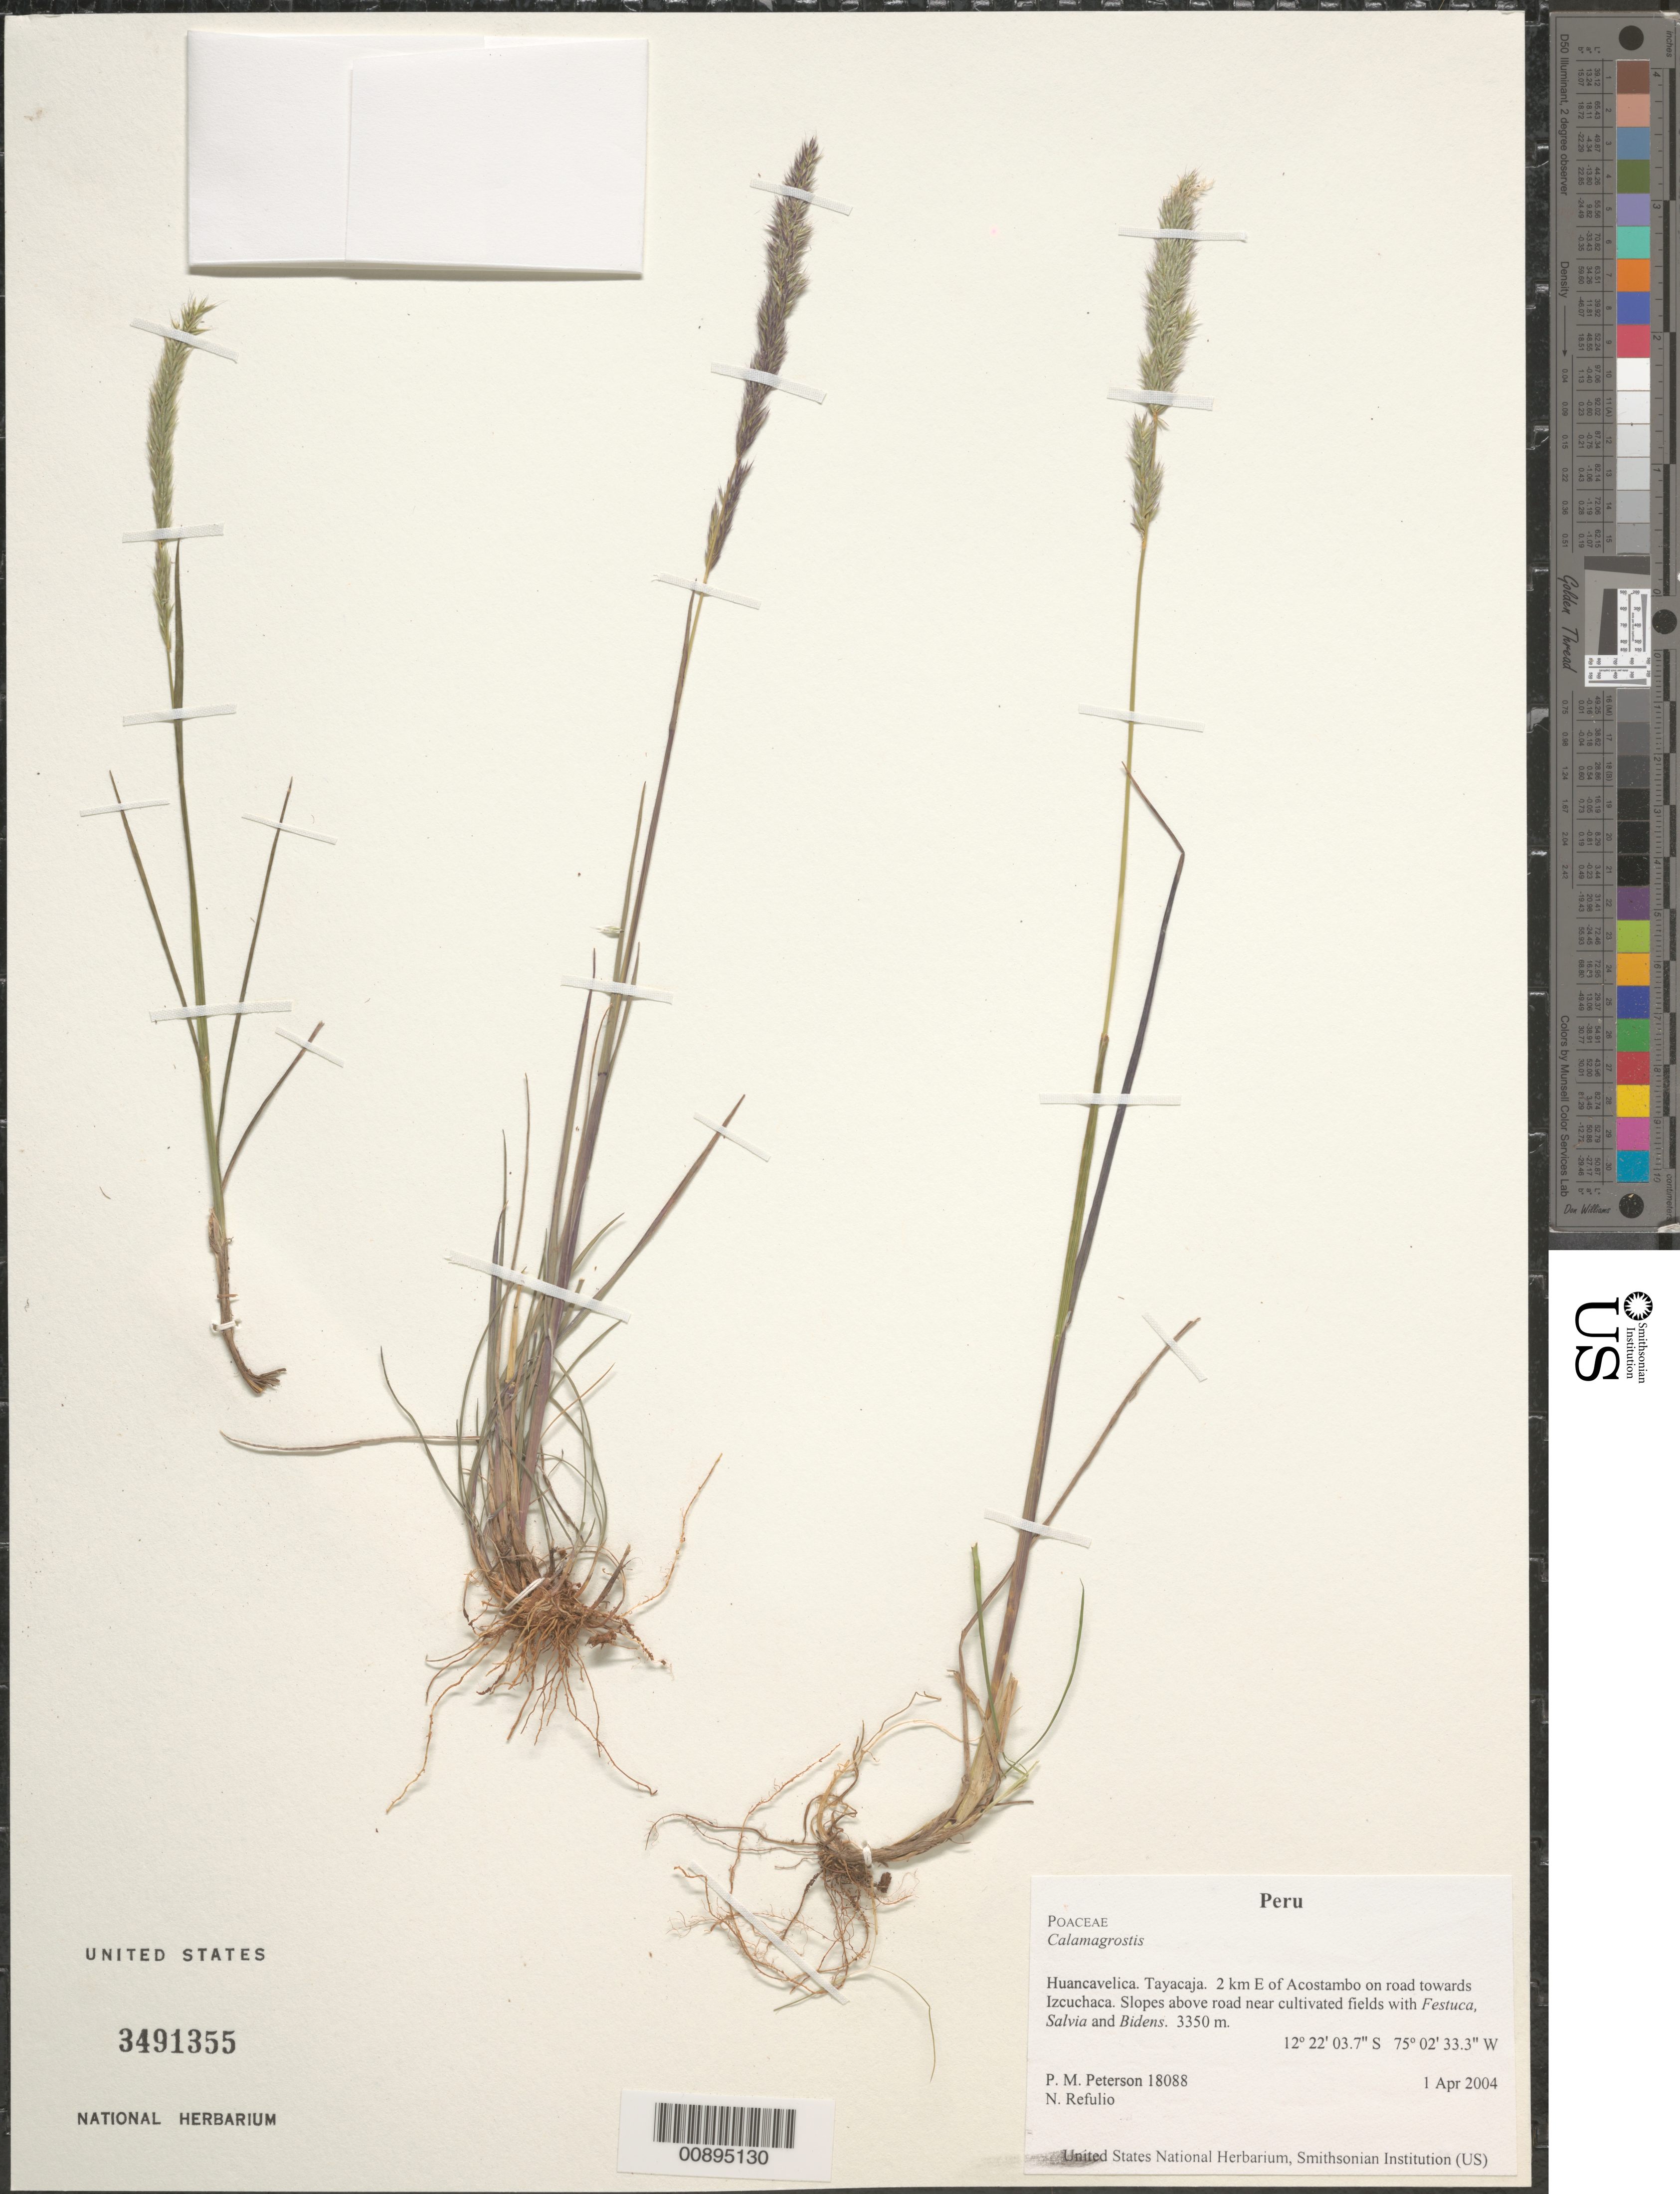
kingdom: Plantae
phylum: Tracheophyta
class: Liliopsida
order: Poales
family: Poaceae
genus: Calamagrostis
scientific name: Calamagrostis sp.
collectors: P. M. Peterson & N. Refulio-Rodríguez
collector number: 18088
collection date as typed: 01 Apr 2004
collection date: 2004-04-01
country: Peru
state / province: Huancavelica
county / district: Tayacaja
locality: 2 km E of Acostambo on road towards Izcuchaca. Slopes above road near cultivated fields with Festuca, Salvia and Bidens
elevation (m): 3350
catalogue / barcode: US 3491355